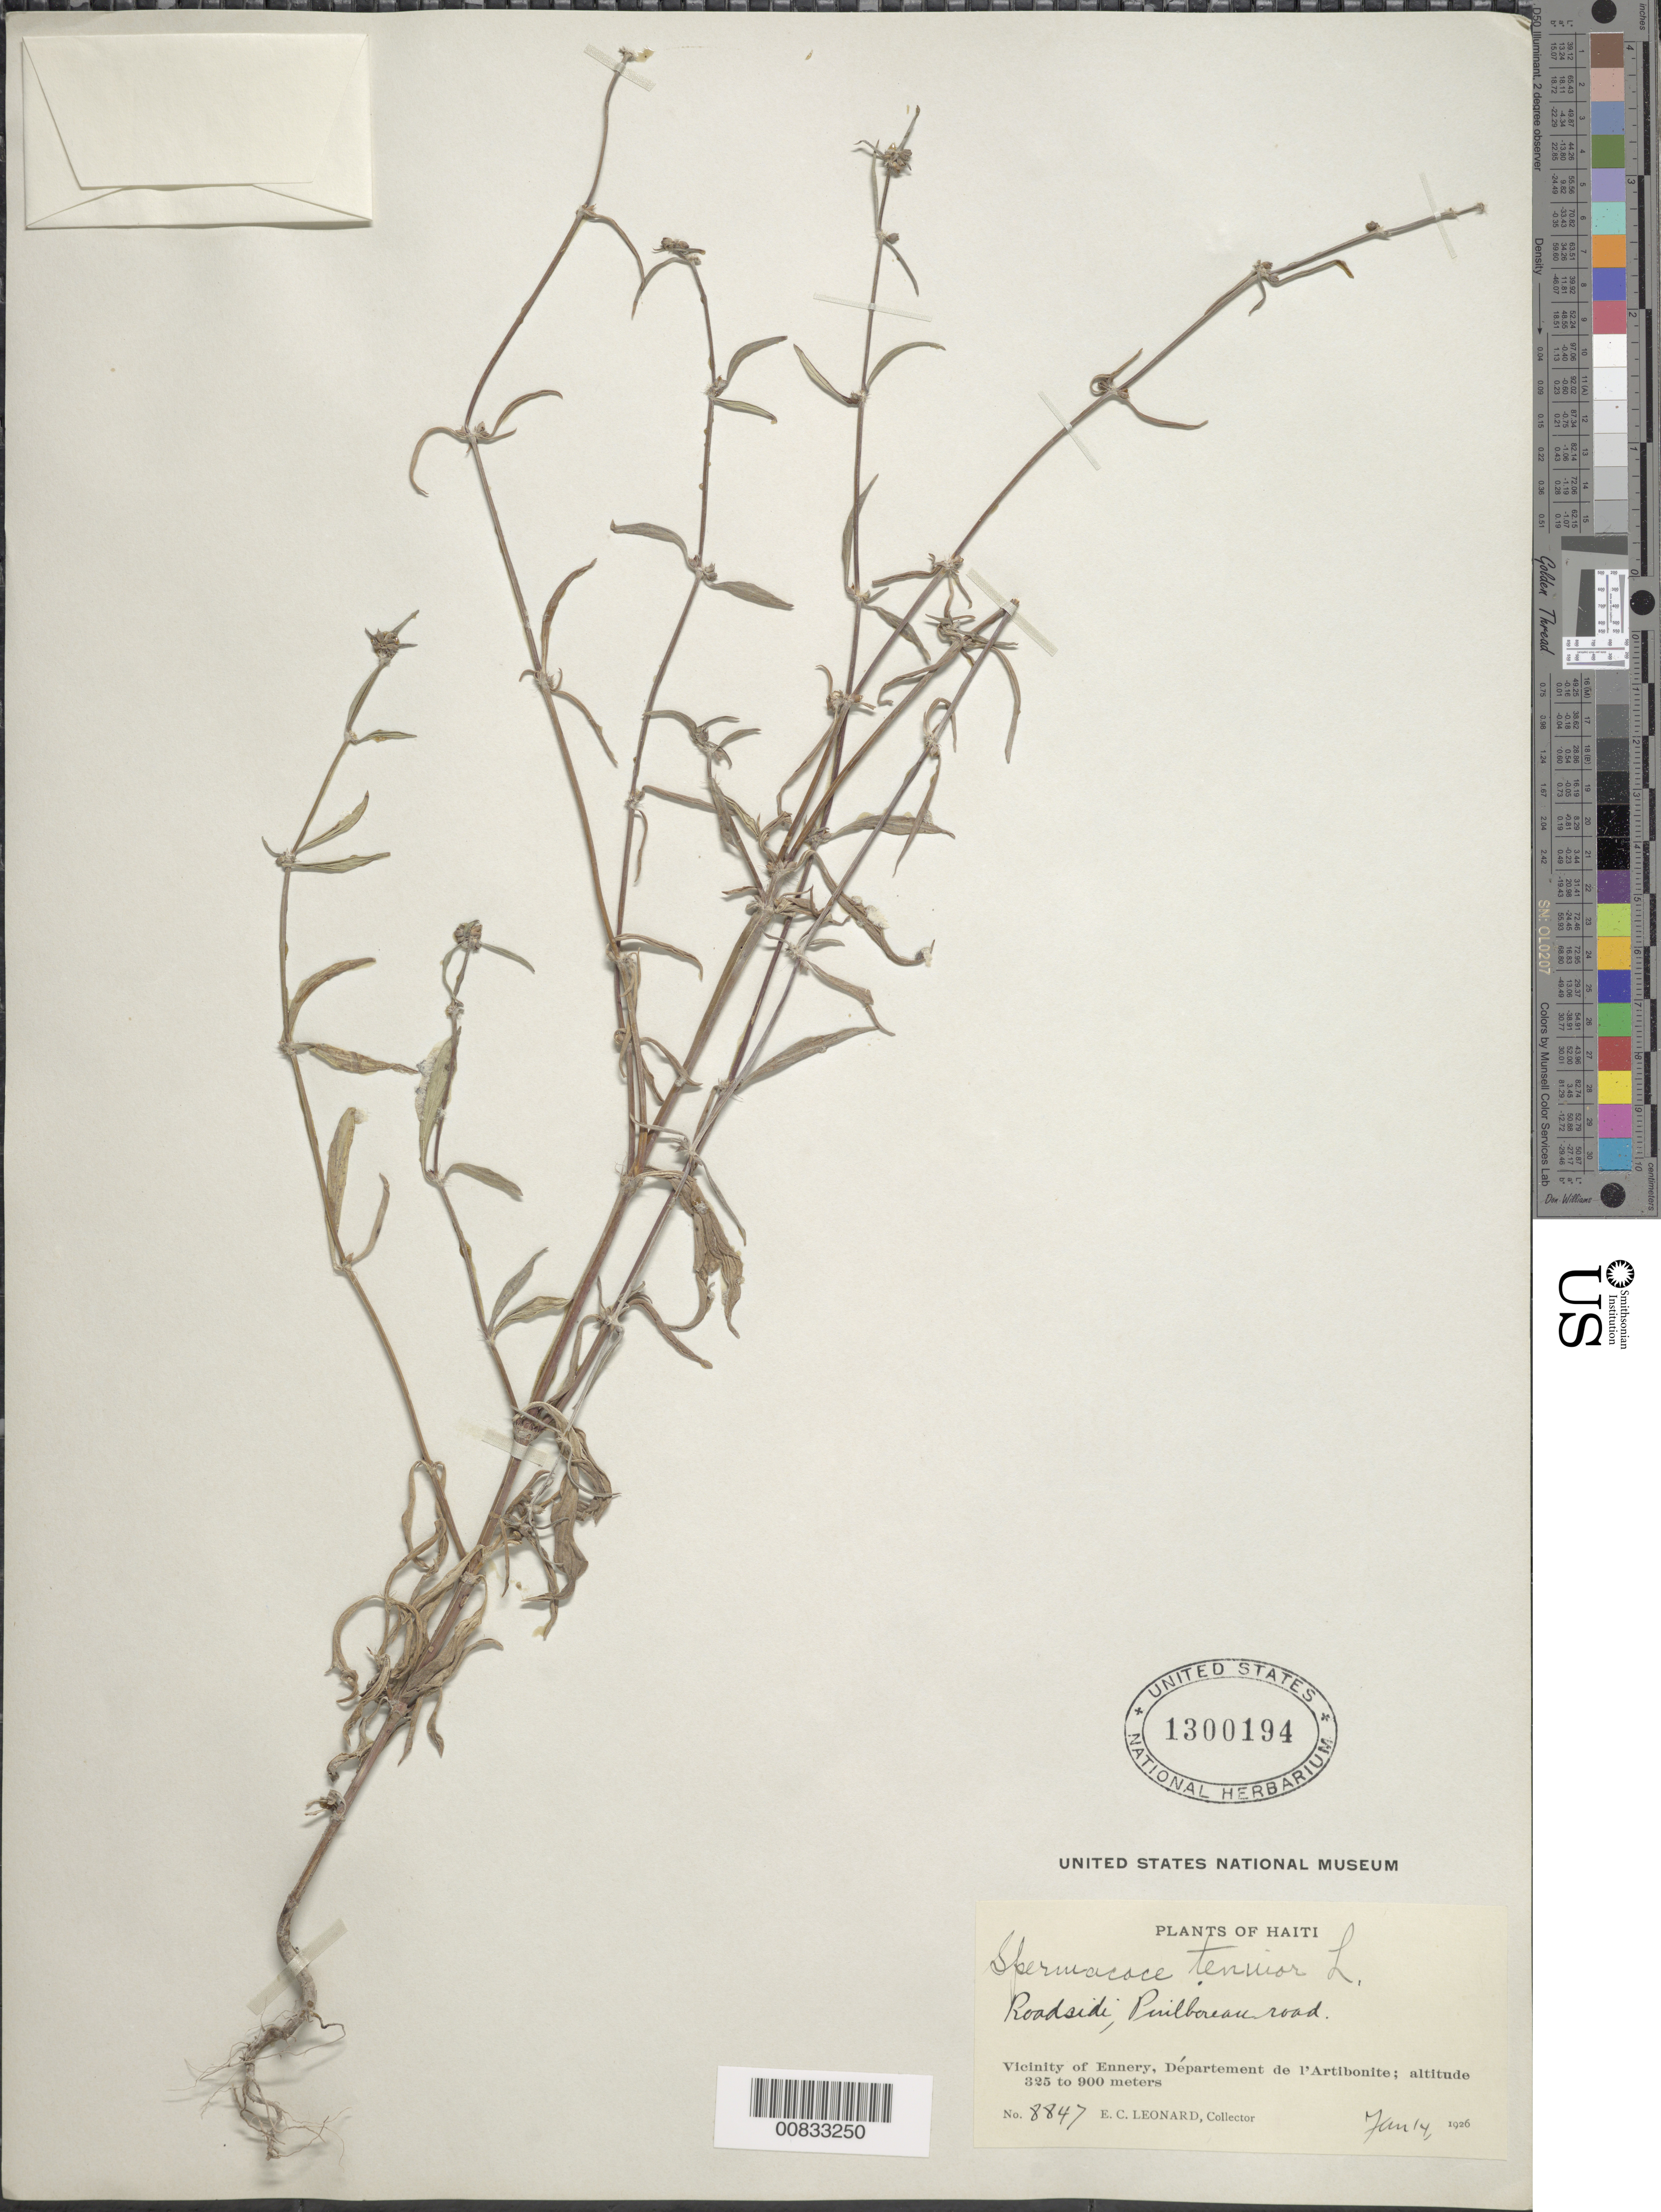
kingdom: Plantae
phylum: Tracheophyta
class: Magnoliopsida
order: Gentianales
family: Rubiaceae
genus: Spermacoce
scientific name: Spermacoce tenuior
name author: L.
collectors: E. C. Leonard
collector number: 8847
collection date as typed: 14 Jan 1926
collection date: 1926-01-14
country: Haiti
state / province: Artibonite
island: Hispaniola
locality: Vicinity of Ennery, Puilboreau Road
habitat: Roadside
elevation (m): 325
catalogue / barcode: US 1300194